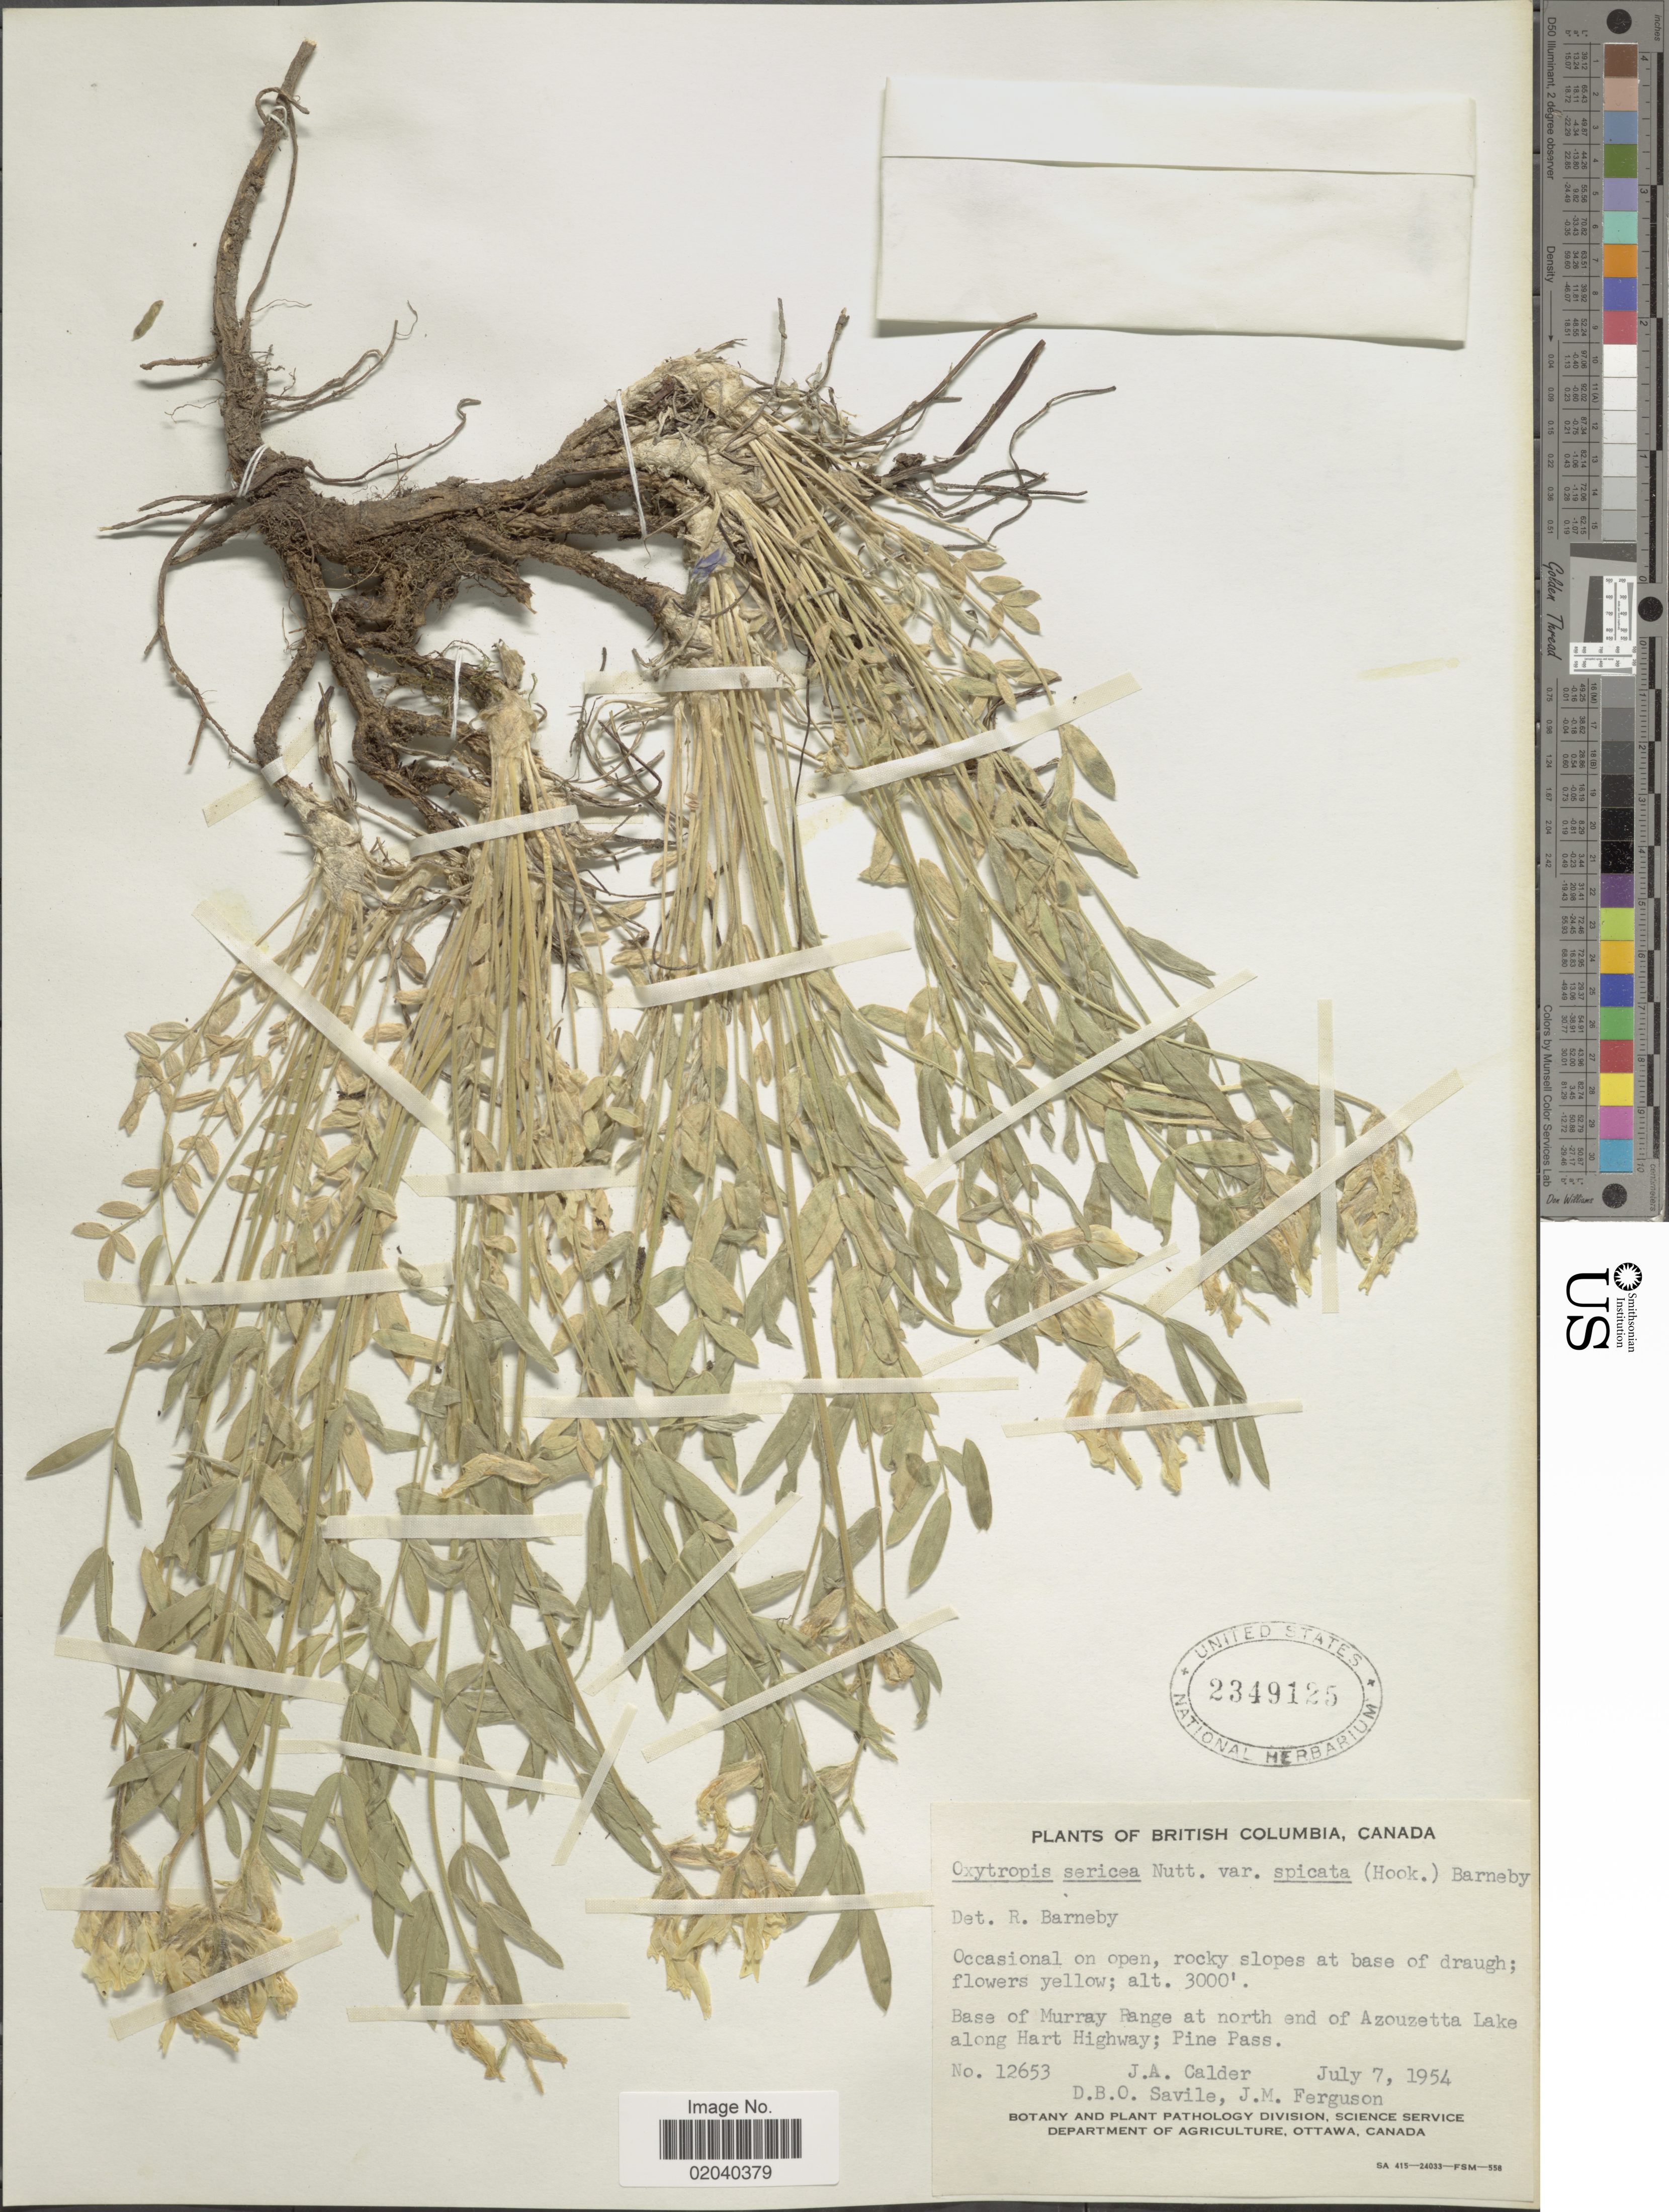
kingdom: Plantae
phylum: Tracheophyta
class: Magnoliopsida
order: Fabales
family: Fabaceae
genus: Oxytropis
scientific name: Oxytropis sericea var. spicata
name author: (Hook.) Barneby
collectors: J. A. Calder, D. Savile & J. M. Ferguson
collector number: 12653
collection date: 1954-07-07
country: Canada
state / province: British Columbia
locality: Base of Murray Range at north end of Azouzetta Lake along Hart Highway; Pine Pass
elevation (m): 914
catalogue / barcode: US 2349125